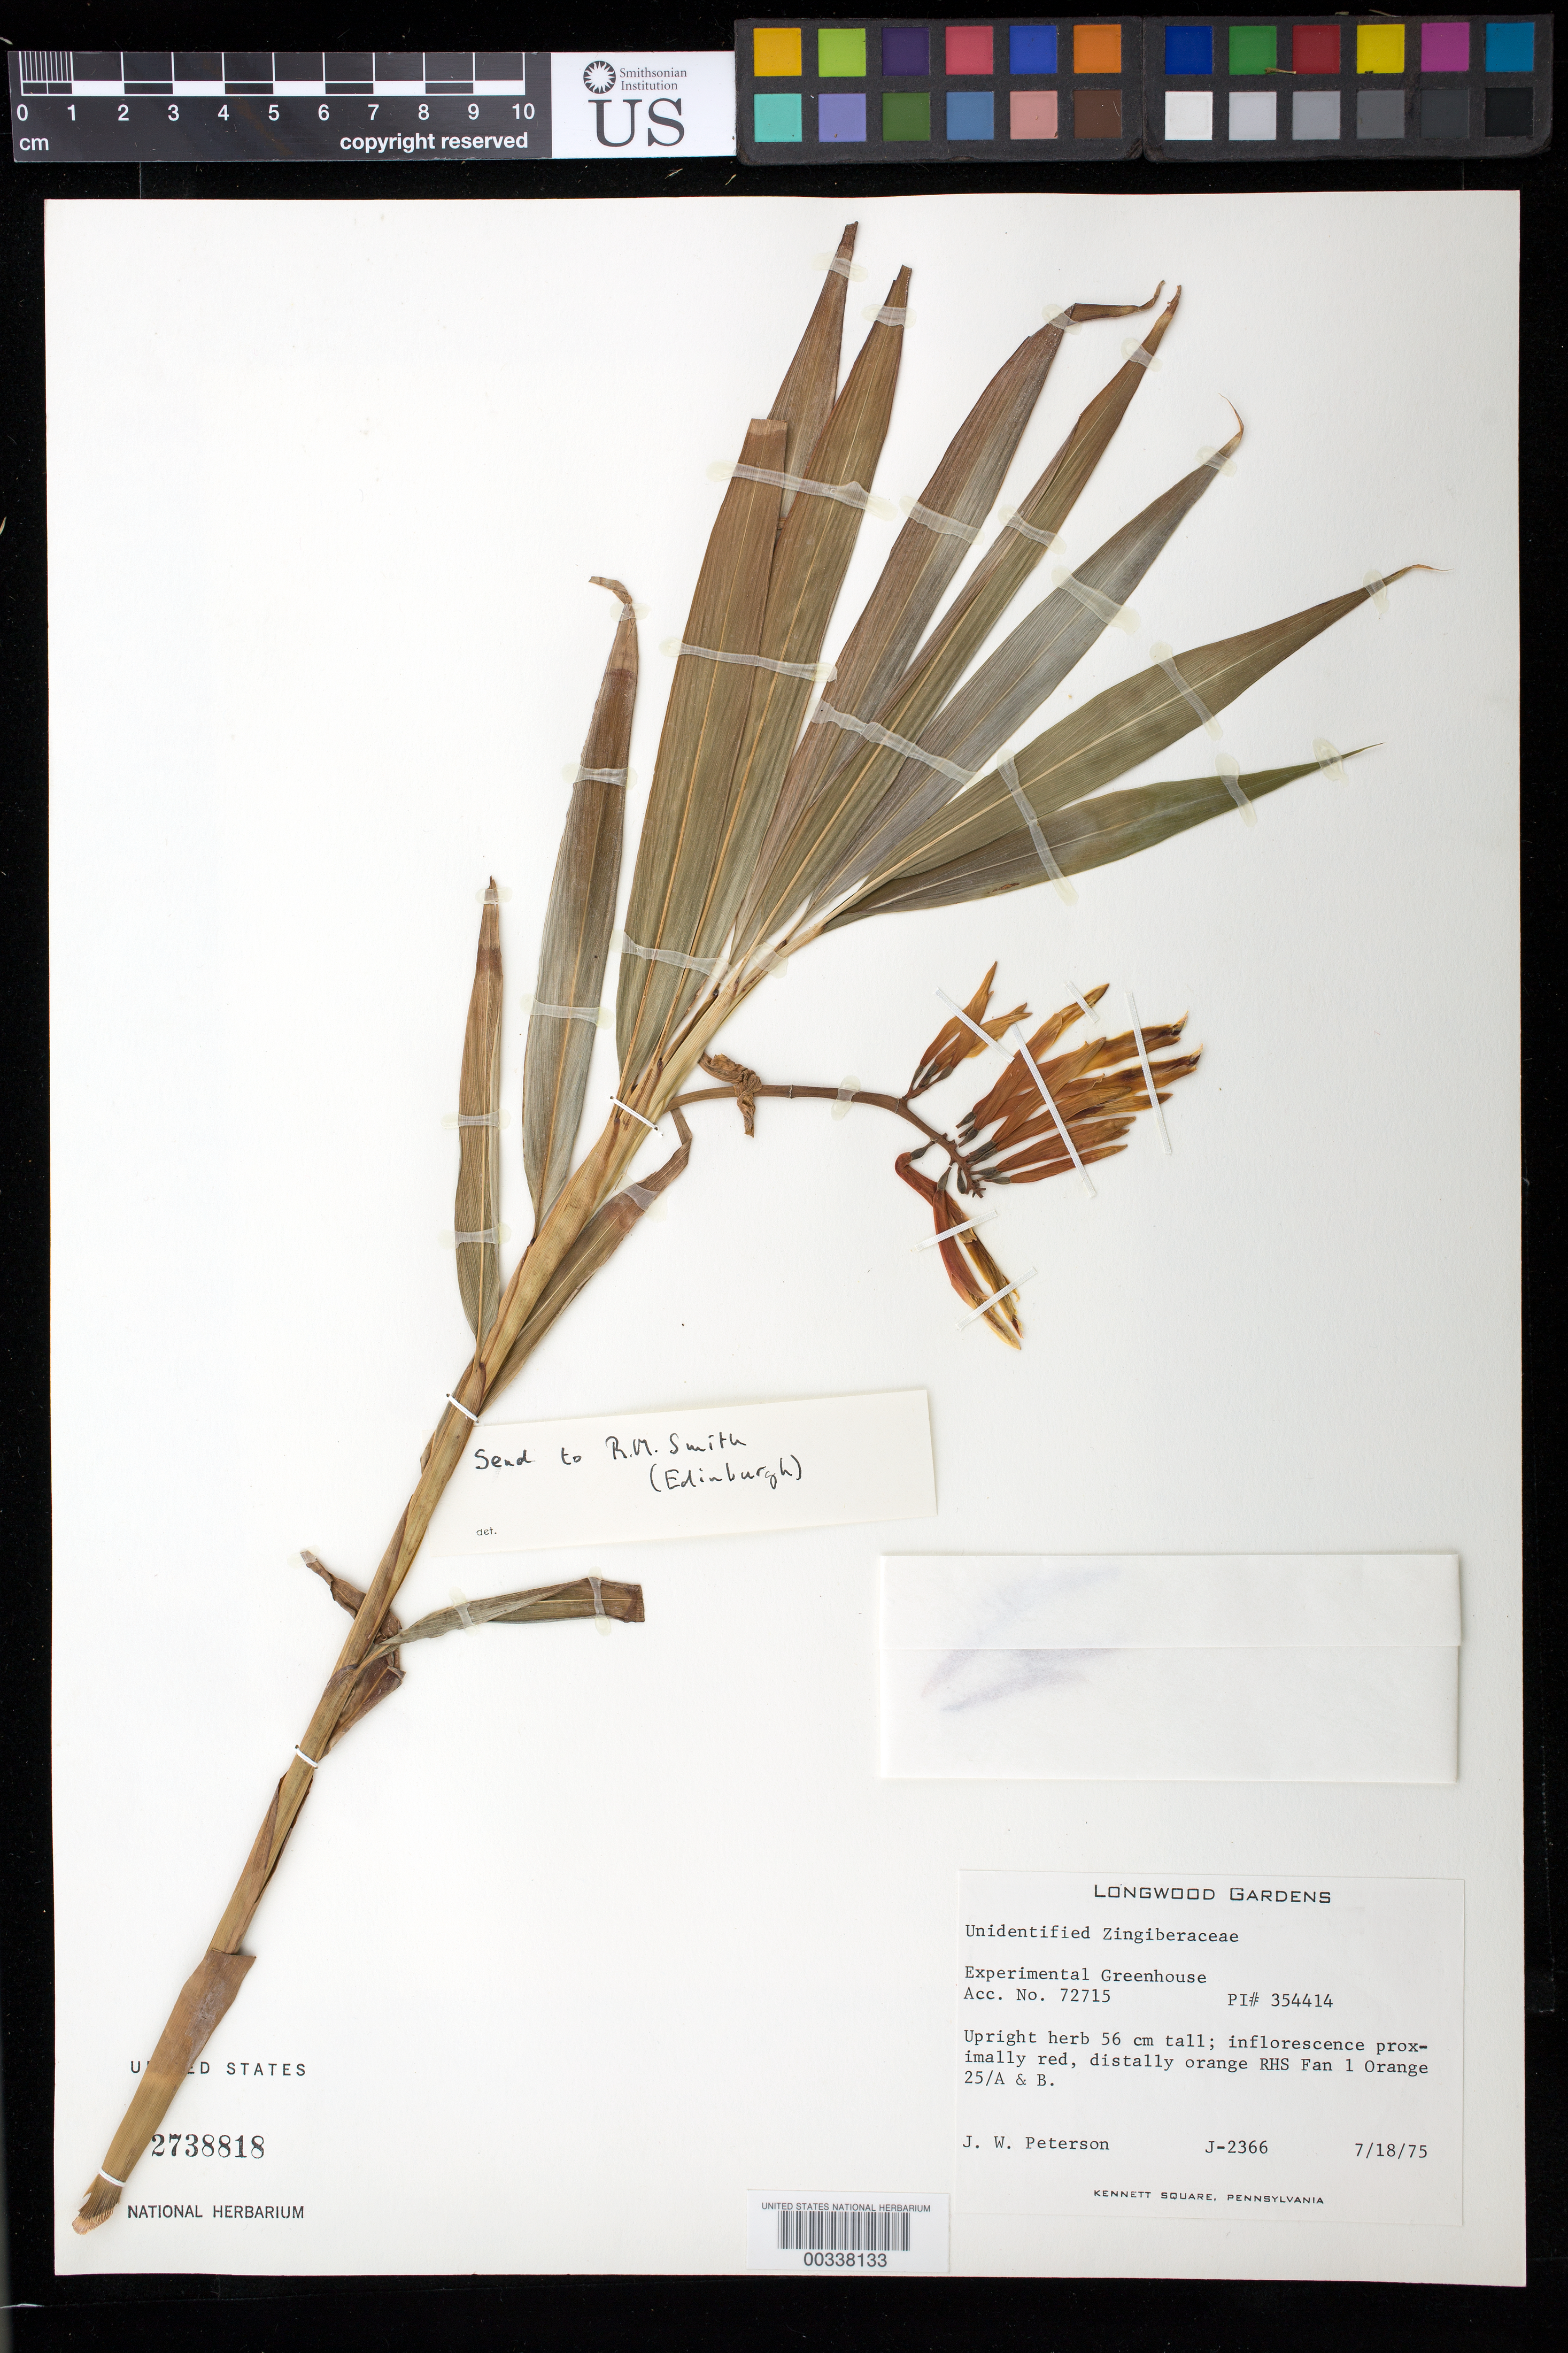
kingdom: Plantae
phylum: Tracheophyta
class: Liliopsida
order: Zingiberales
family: Zingiberaceae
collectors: J. W. Peterson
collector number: J-2366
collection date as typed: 18 Jul 1975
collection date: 1975-07-18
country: Germany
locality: Gorgenthal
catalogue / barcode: US 2738818